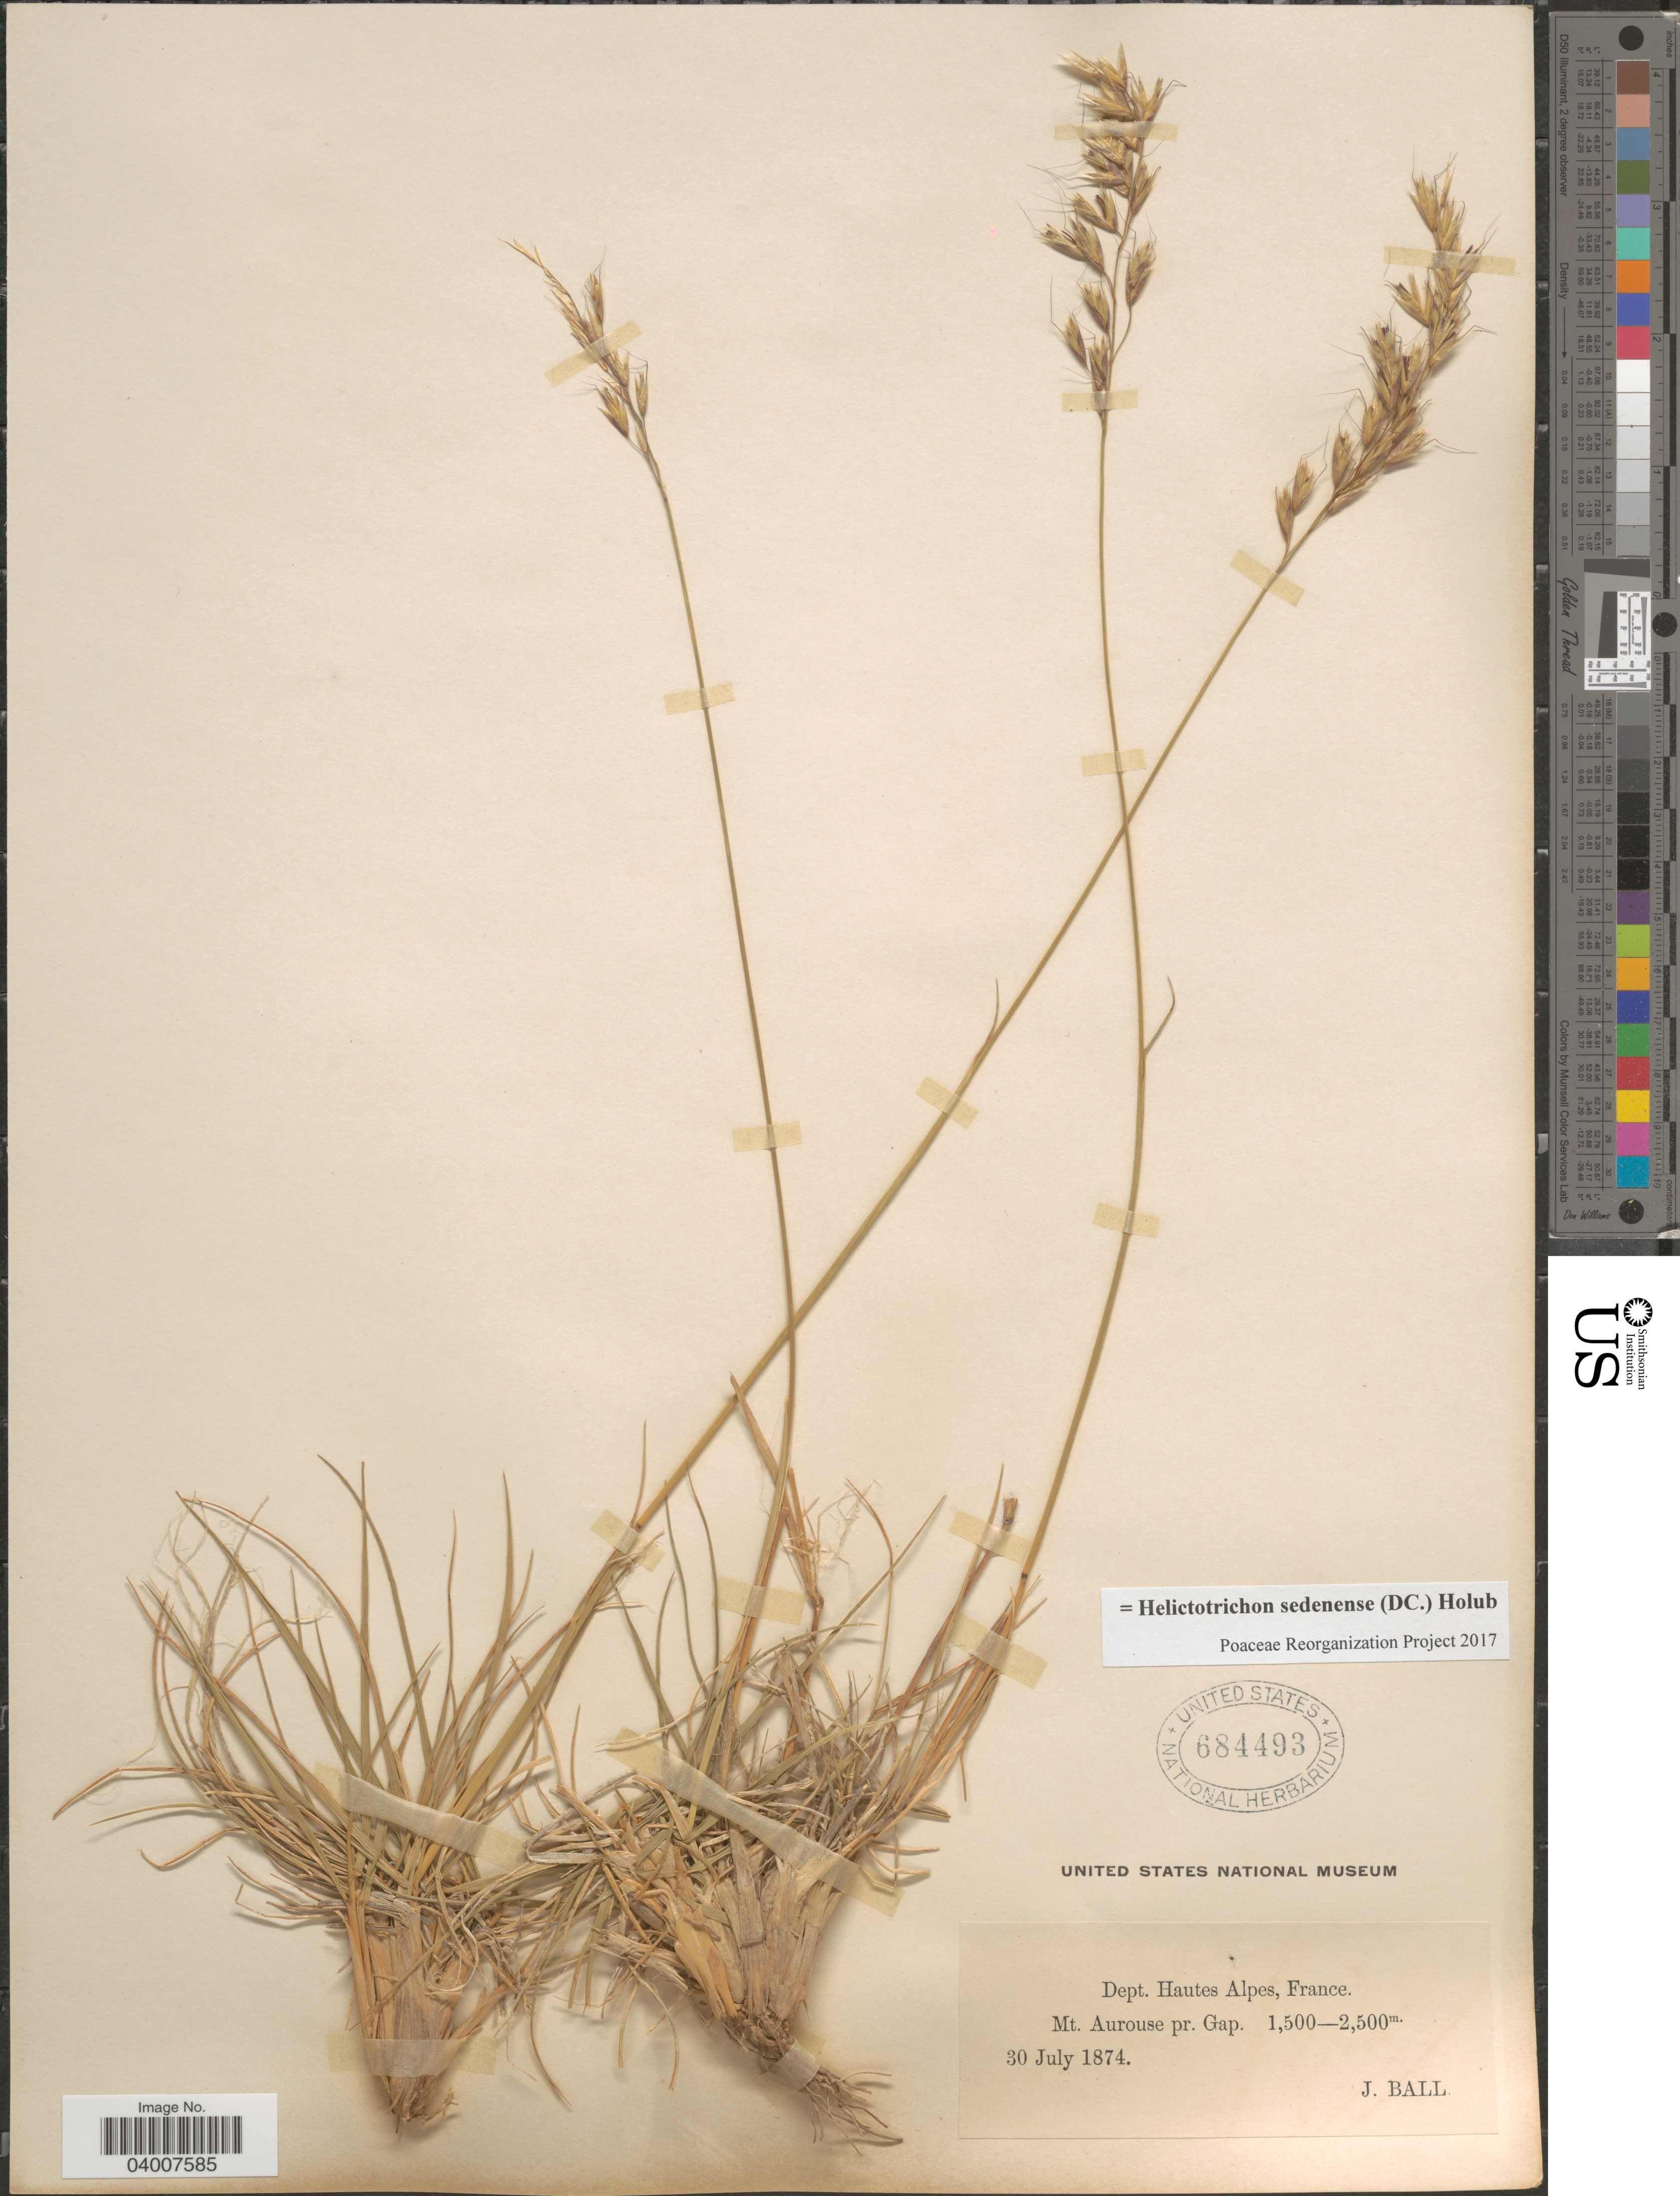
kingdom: Plantae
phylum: Tracheophyta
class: Liliopsida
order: Poales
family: Poaceae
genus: Helictotrichon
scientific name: Helictotrichon sedenense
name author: (DC.) Holub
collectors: J. Ball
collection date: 1874-07-30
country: France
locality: Dept. Hautes Alpes. Mt. Aurouse pr. Gap.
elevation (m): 1500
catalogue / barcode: US 684493